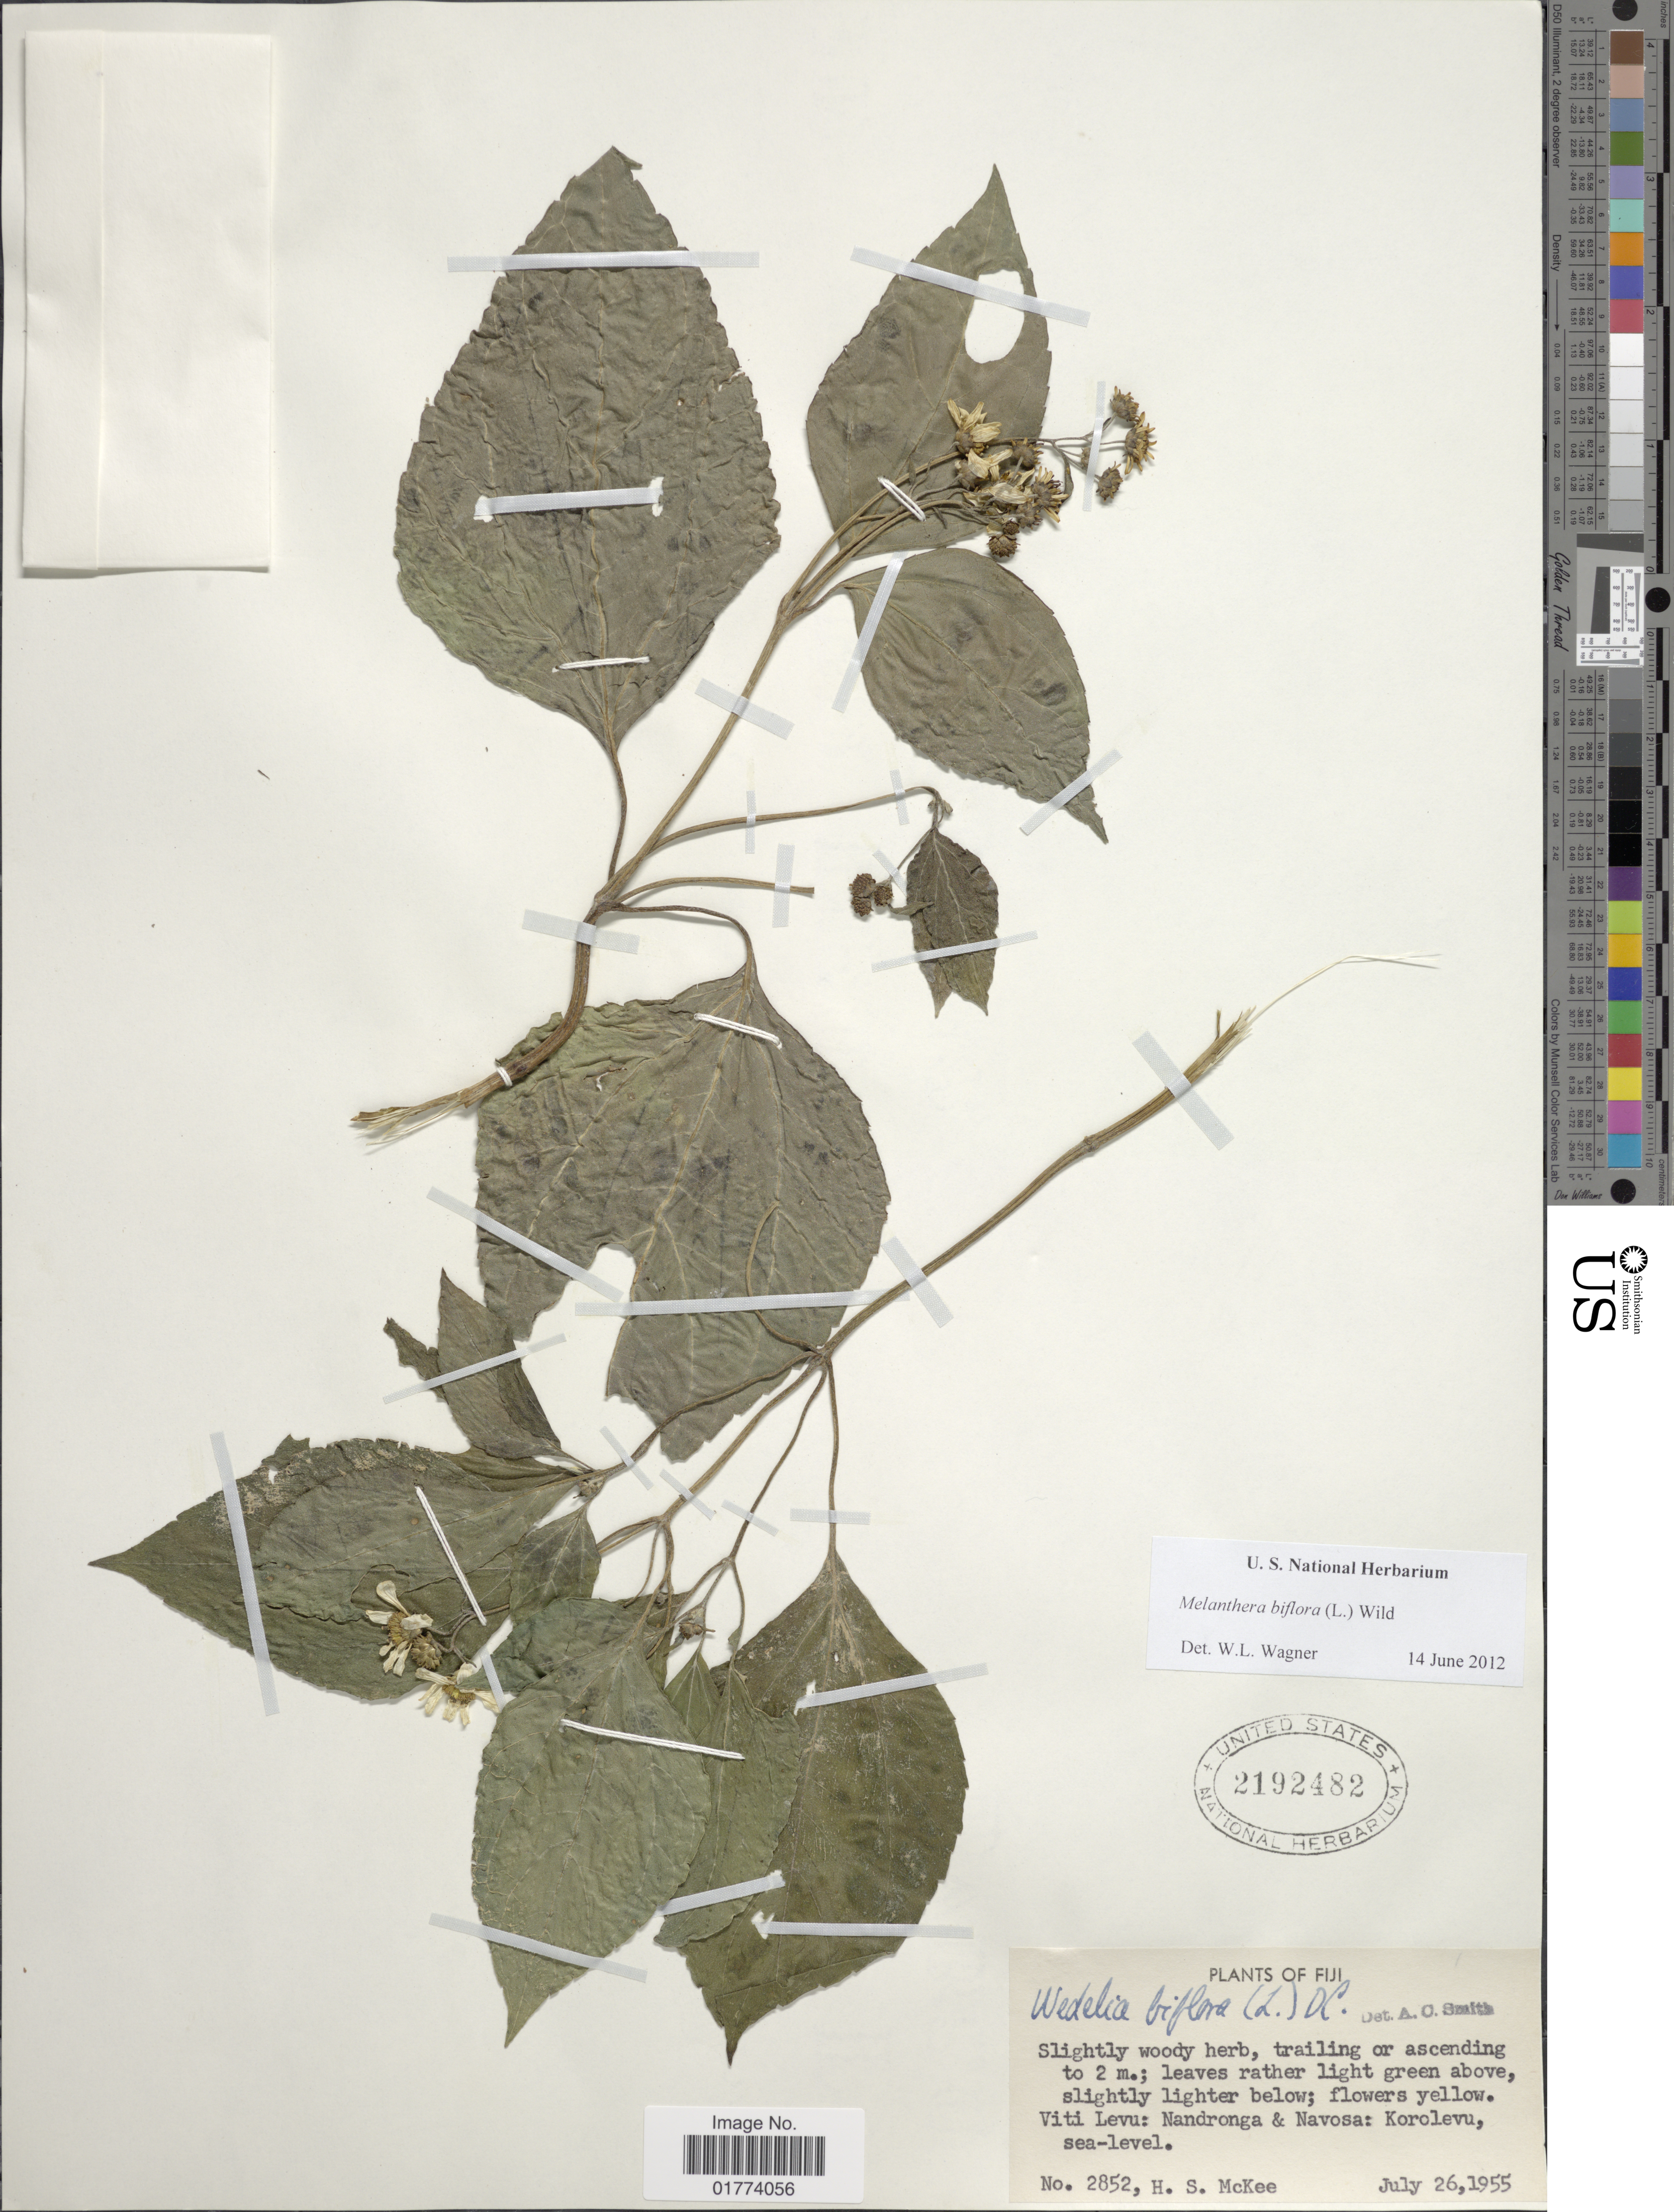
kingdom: Plantae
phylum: Tracheophyta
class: Magnoliopsida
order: Asterales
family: Asteraceae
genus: Wollastonia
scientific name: Wollastonia biflora var. biflora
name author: (L.) DC.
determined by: Wagner, W. L., (BOT), Smithsonian Institution - National Museum of Natural History (UNITED STATES)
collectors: H. Mackee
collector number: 2852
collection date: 1955-07-26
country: Fiji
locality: Viti Levu: Nandronga & Navosa: Korolevu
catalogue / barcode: US 2192482